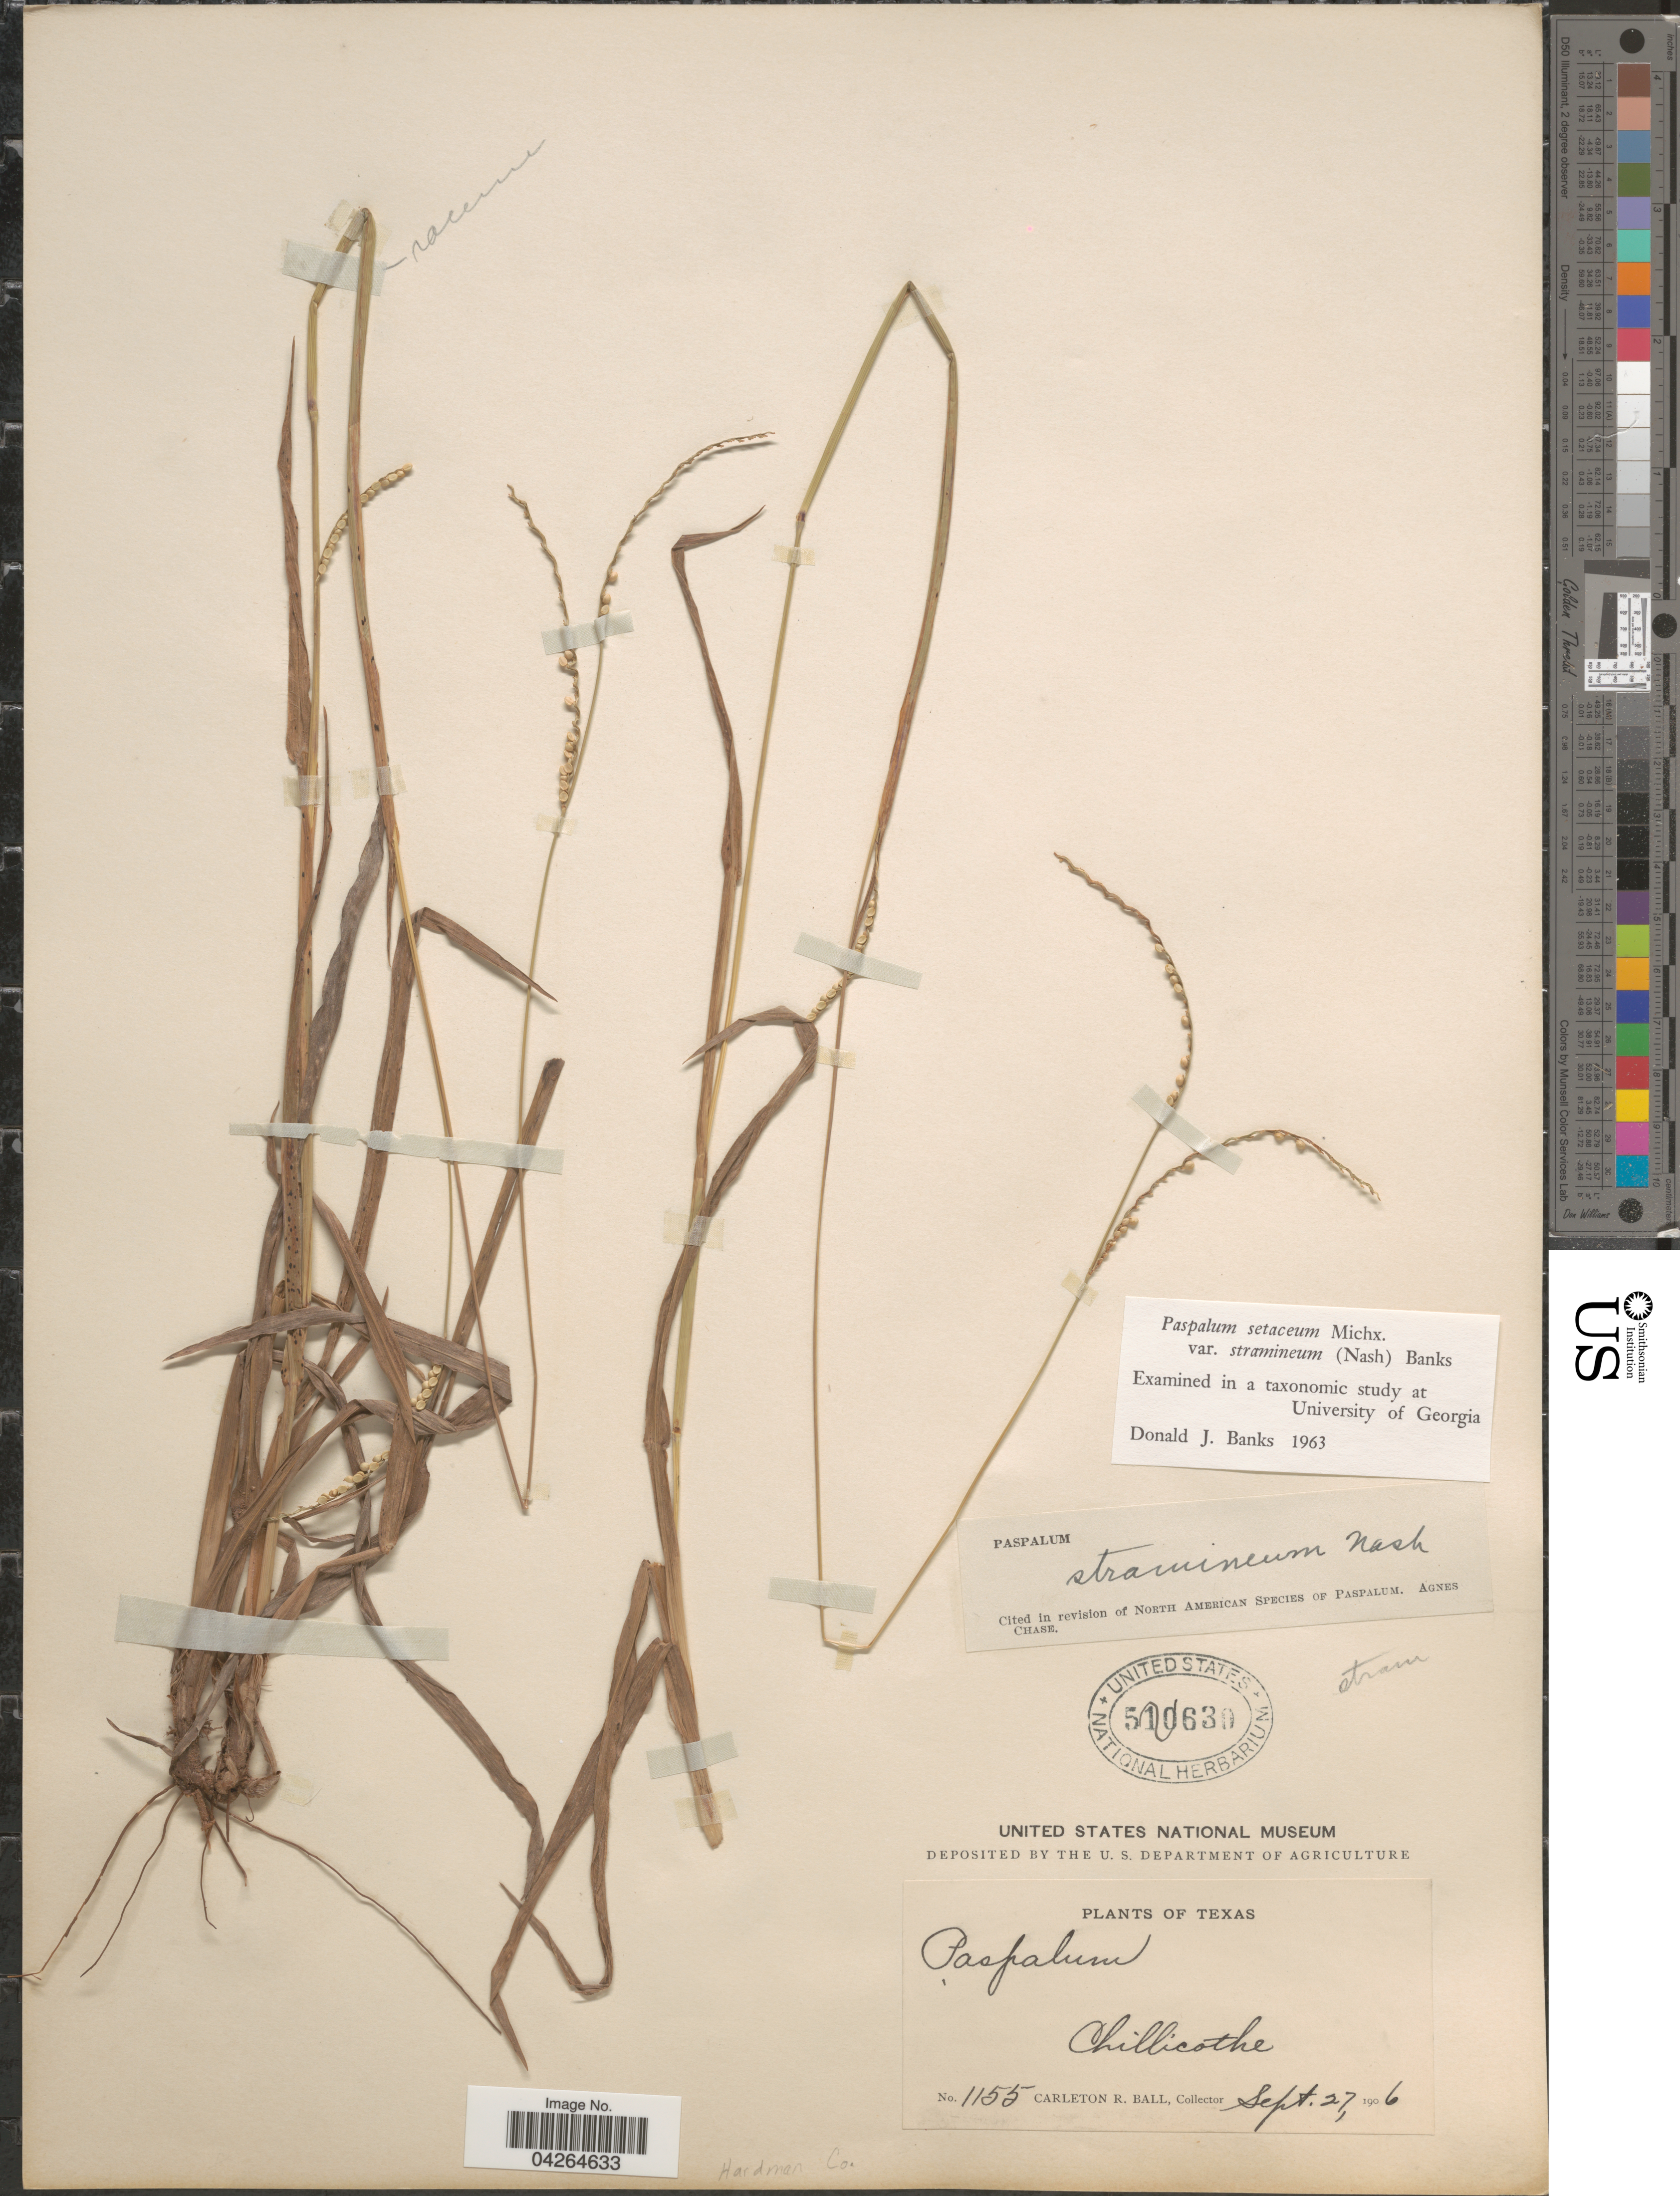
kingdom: Plantae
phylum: Tracheophyta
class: Liliopsida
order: Poales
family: Poaceae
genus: Paspalum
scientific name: Paspalum setaceum var. stramineum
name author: (Nash) D.J. Banks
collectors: C. R. Ball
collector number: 1155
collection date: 1906-09-27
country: United States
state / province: Texas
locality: Chillicothe. Hardman Co.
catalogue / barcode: US 501630